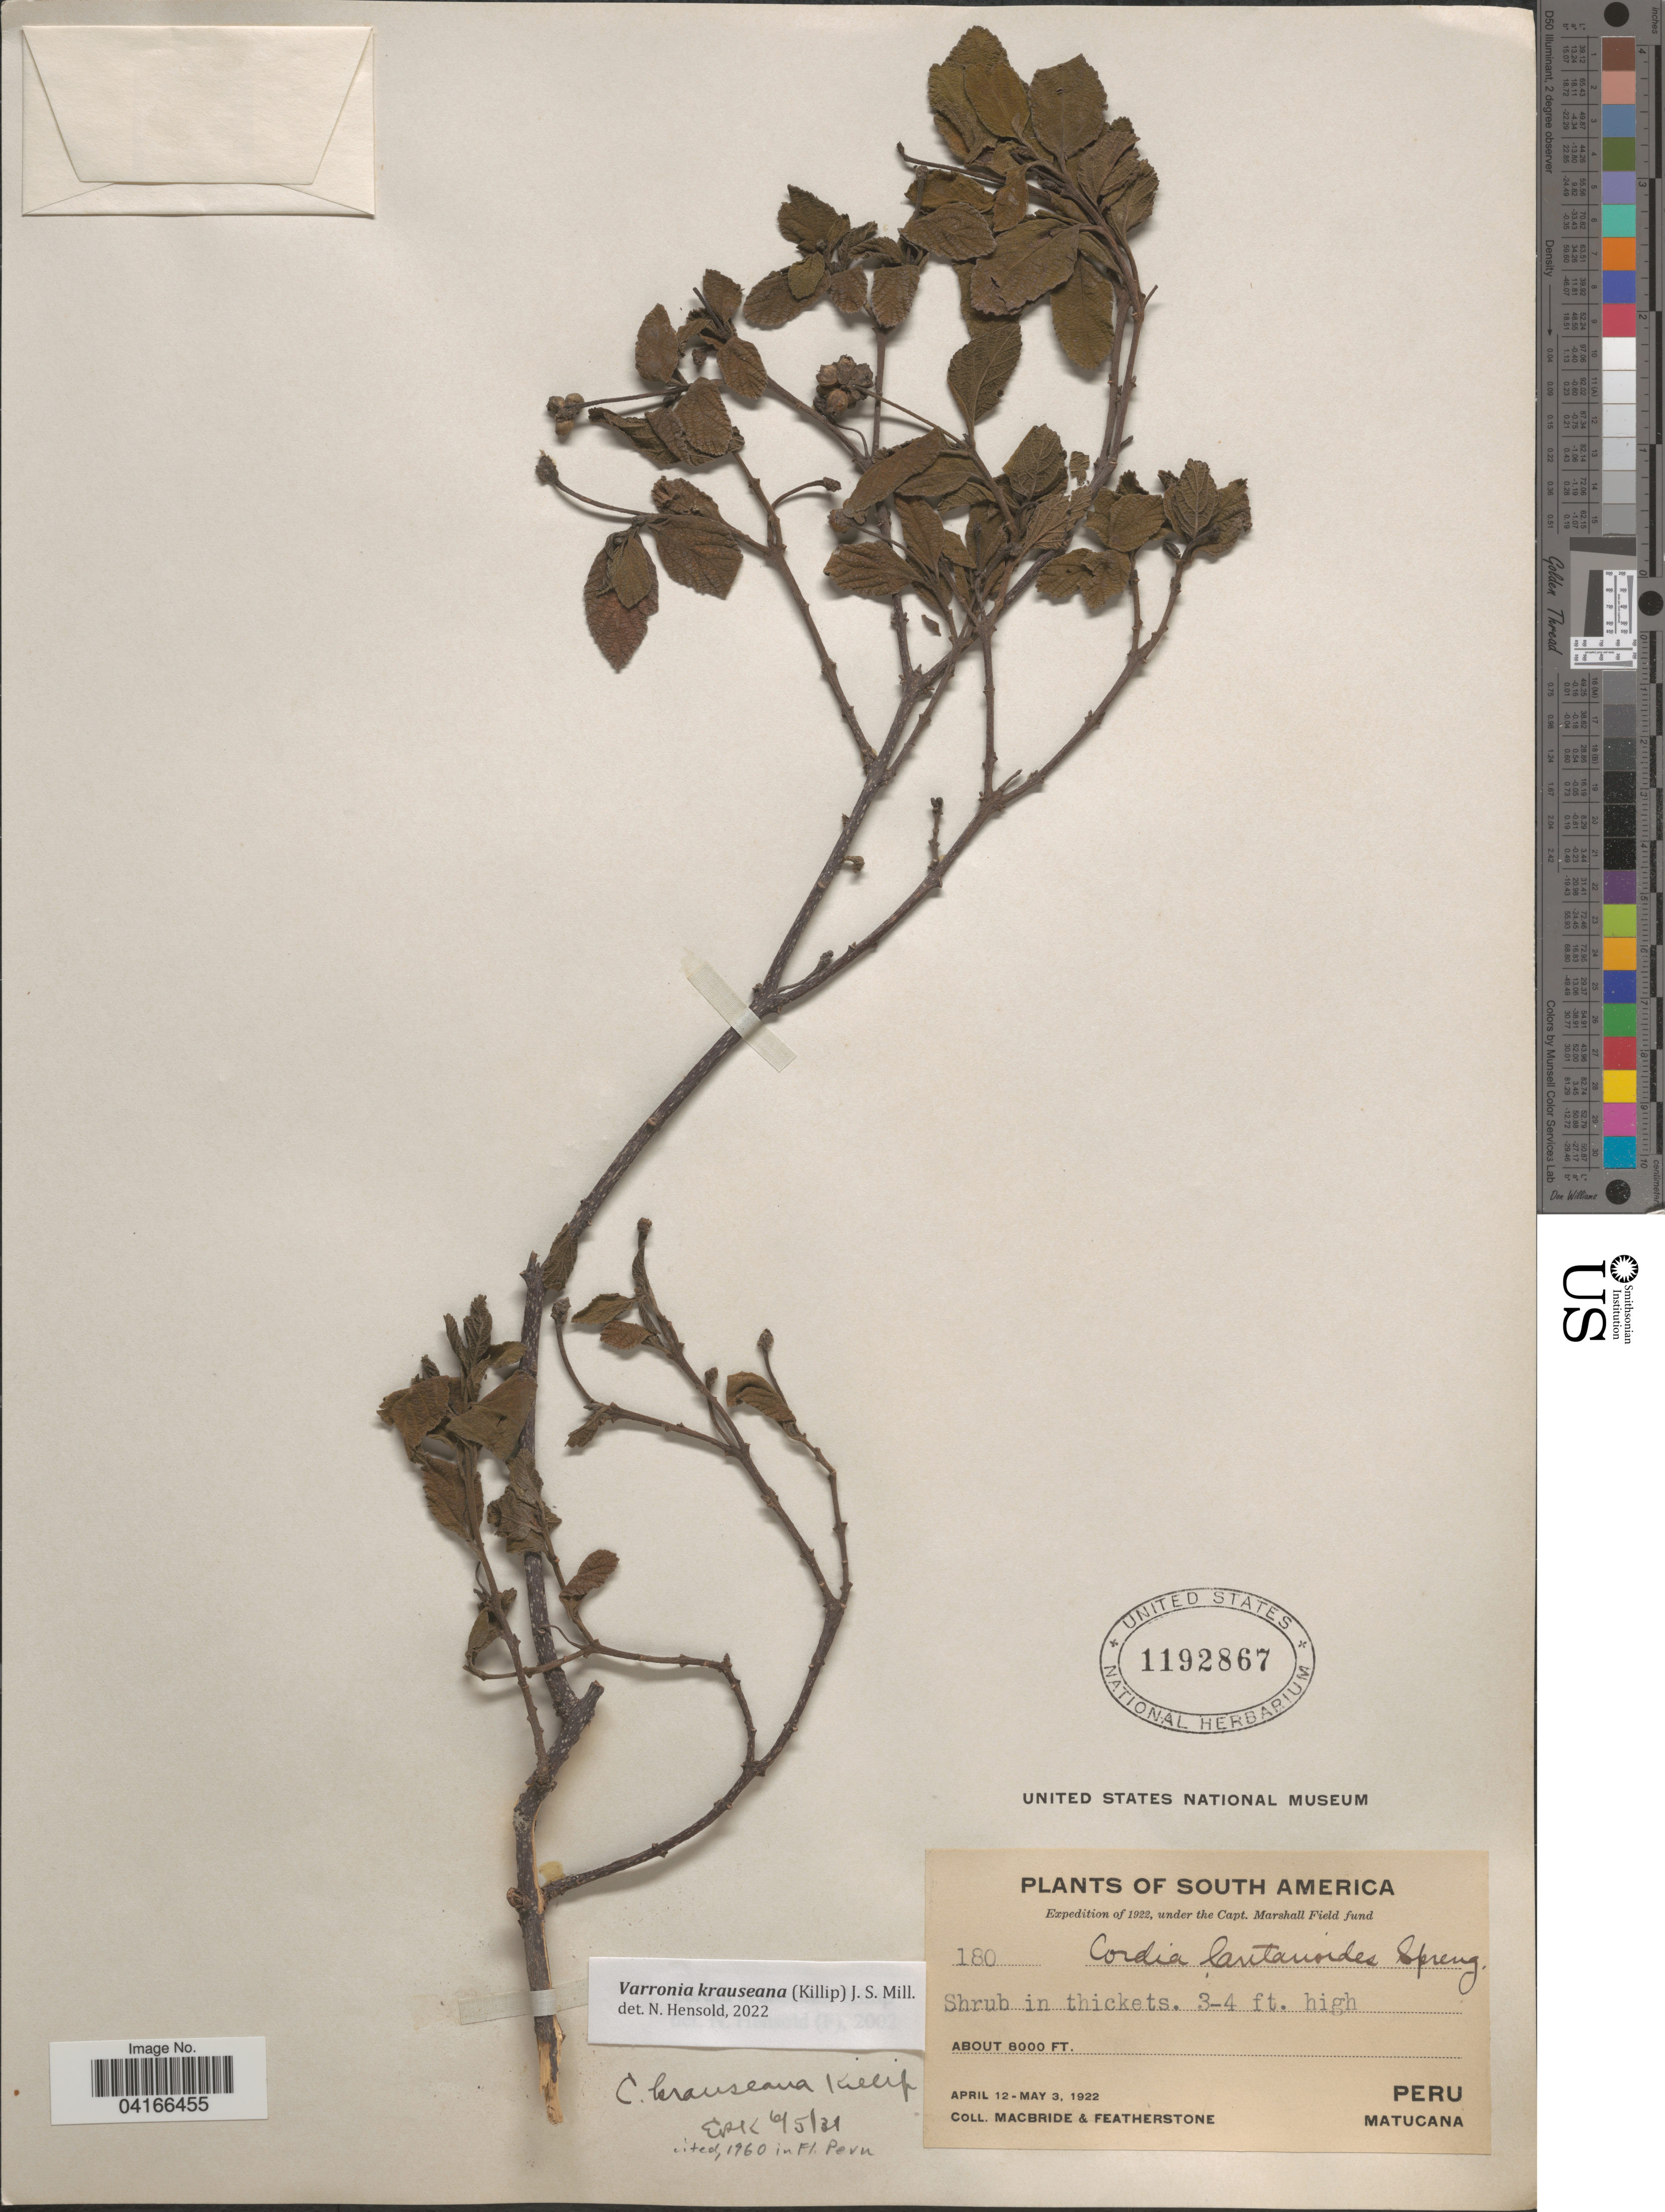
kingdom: Plantae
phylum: Tracheophyta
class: Magnoliopsida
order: Boraginales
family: Cordiaceae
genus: Varronia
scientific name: Varronia krauseana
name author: (Killip) J.S. Mill.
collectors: Macbride, -- & -. Featherstone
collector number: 180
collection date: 1922-04-12/1922-05-03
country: Peru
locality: Expedition of 1922. Matucana.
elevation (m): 2438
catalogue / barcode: US 1192867